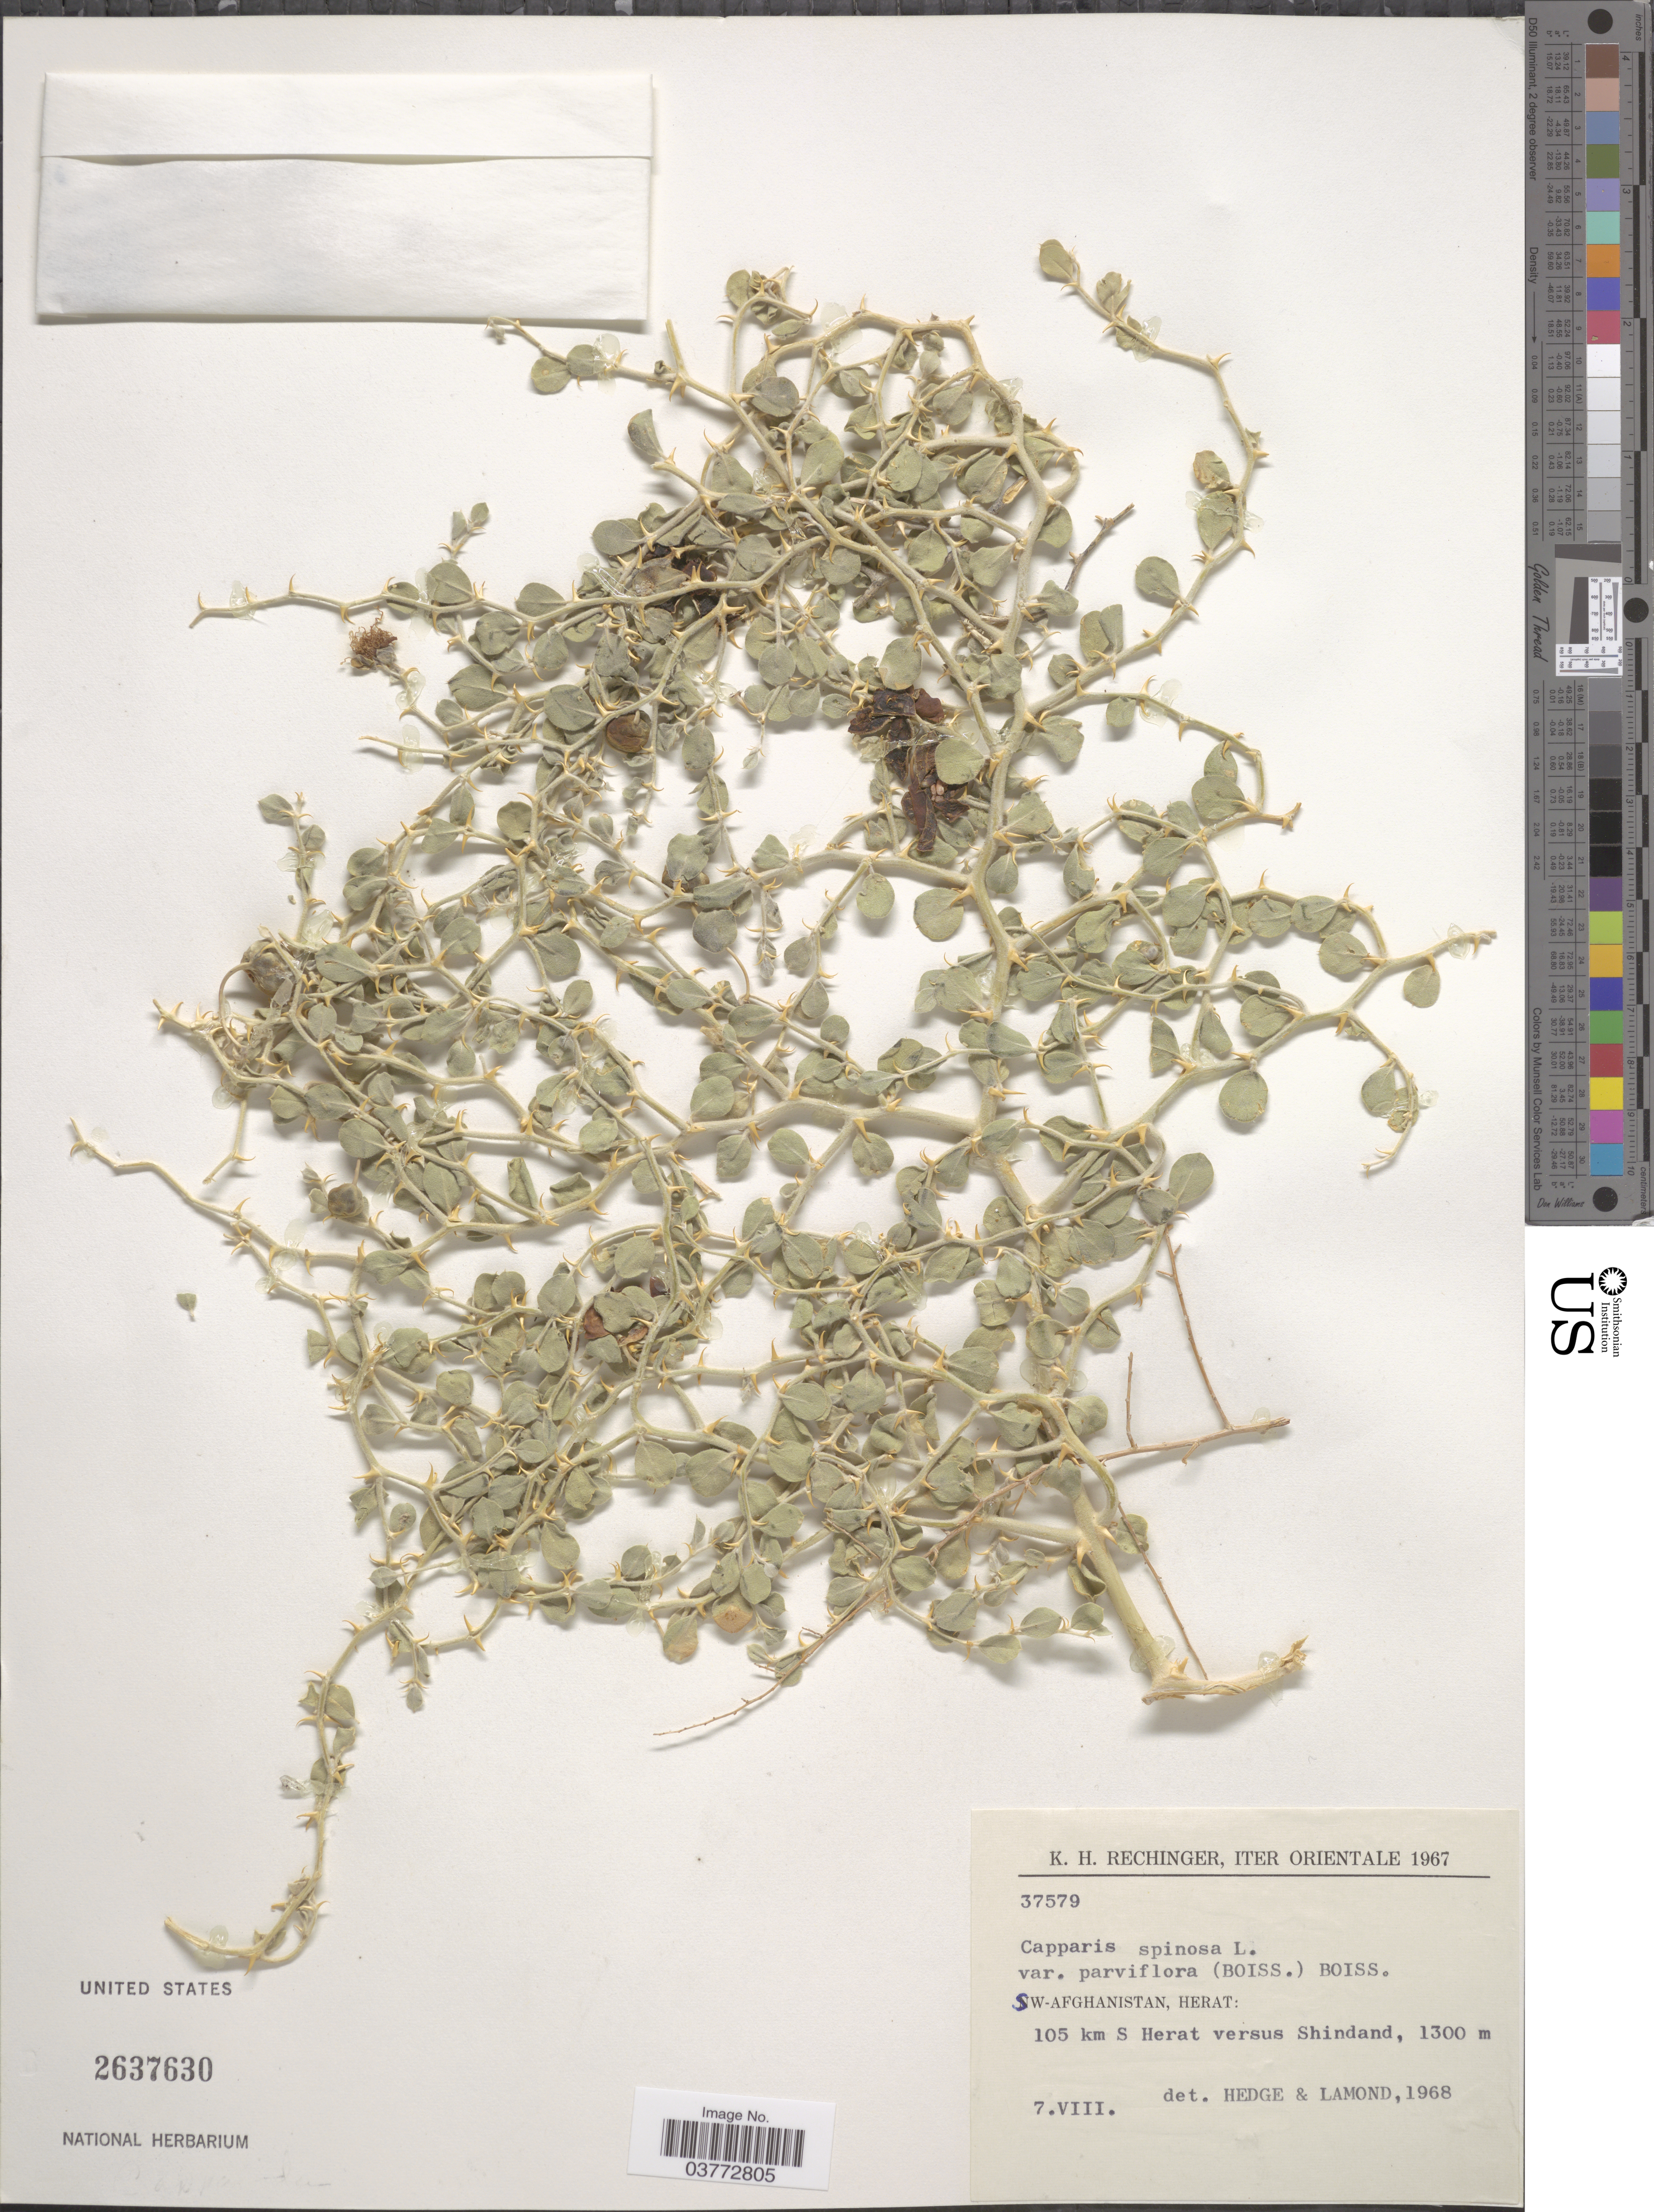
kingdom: Plantae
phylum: Tracheophyta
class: Magnoliopsida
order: Brassicales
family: Capparaceae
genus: Capparis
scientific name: Capparis parviflora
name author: Boiss.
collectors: K. H. Rechinger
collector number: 37579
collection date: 1967-08-07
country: Afghanistan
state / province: Herat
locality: Iter Orientale. SW-Afghanistan: 105 km S Herat versus Shindand.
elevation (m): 1300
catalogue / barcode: US 2637630